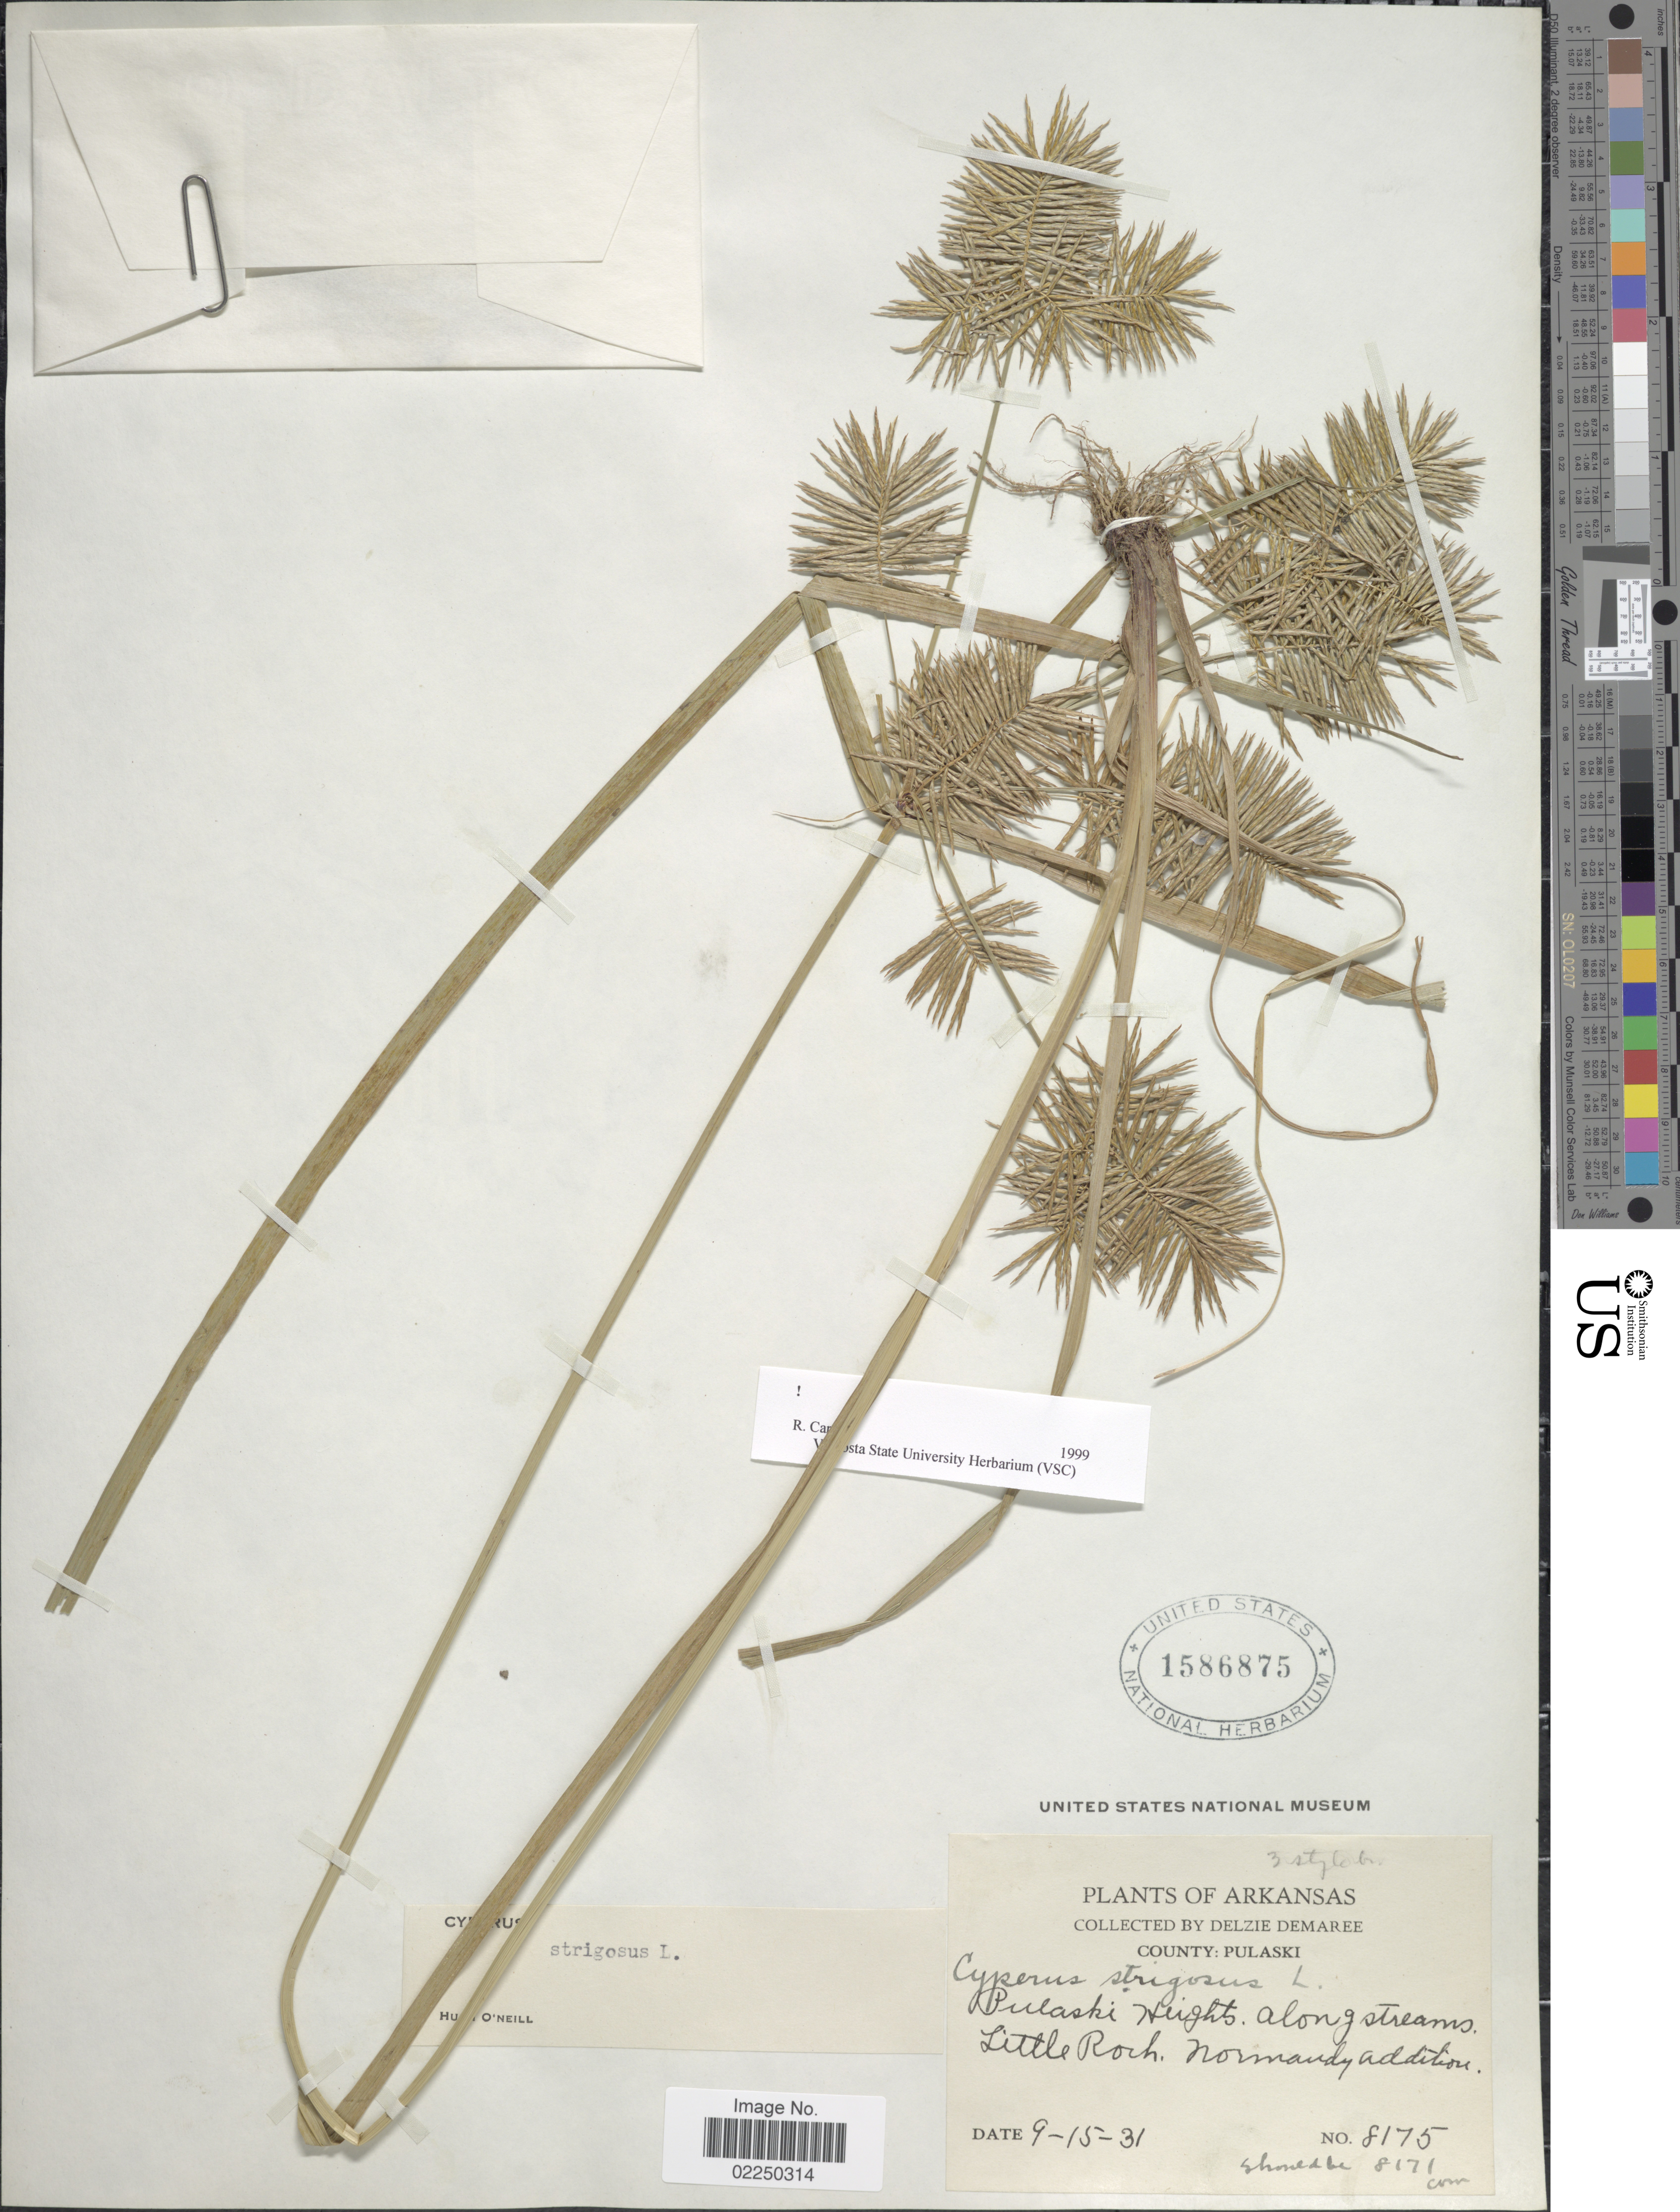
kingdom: Plantae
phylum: Tracheophyta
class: Liliopsida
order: Poales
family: Cyperaceae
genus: Cyperus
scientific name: Cyperus strigosus L.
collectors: D. Demaree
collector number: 8175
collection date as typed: Transcribed d/m/y: 15/9/31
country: United States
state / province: Arkansas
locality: County: Pulaski, along streams, Little Rock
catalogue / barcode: US 1586875